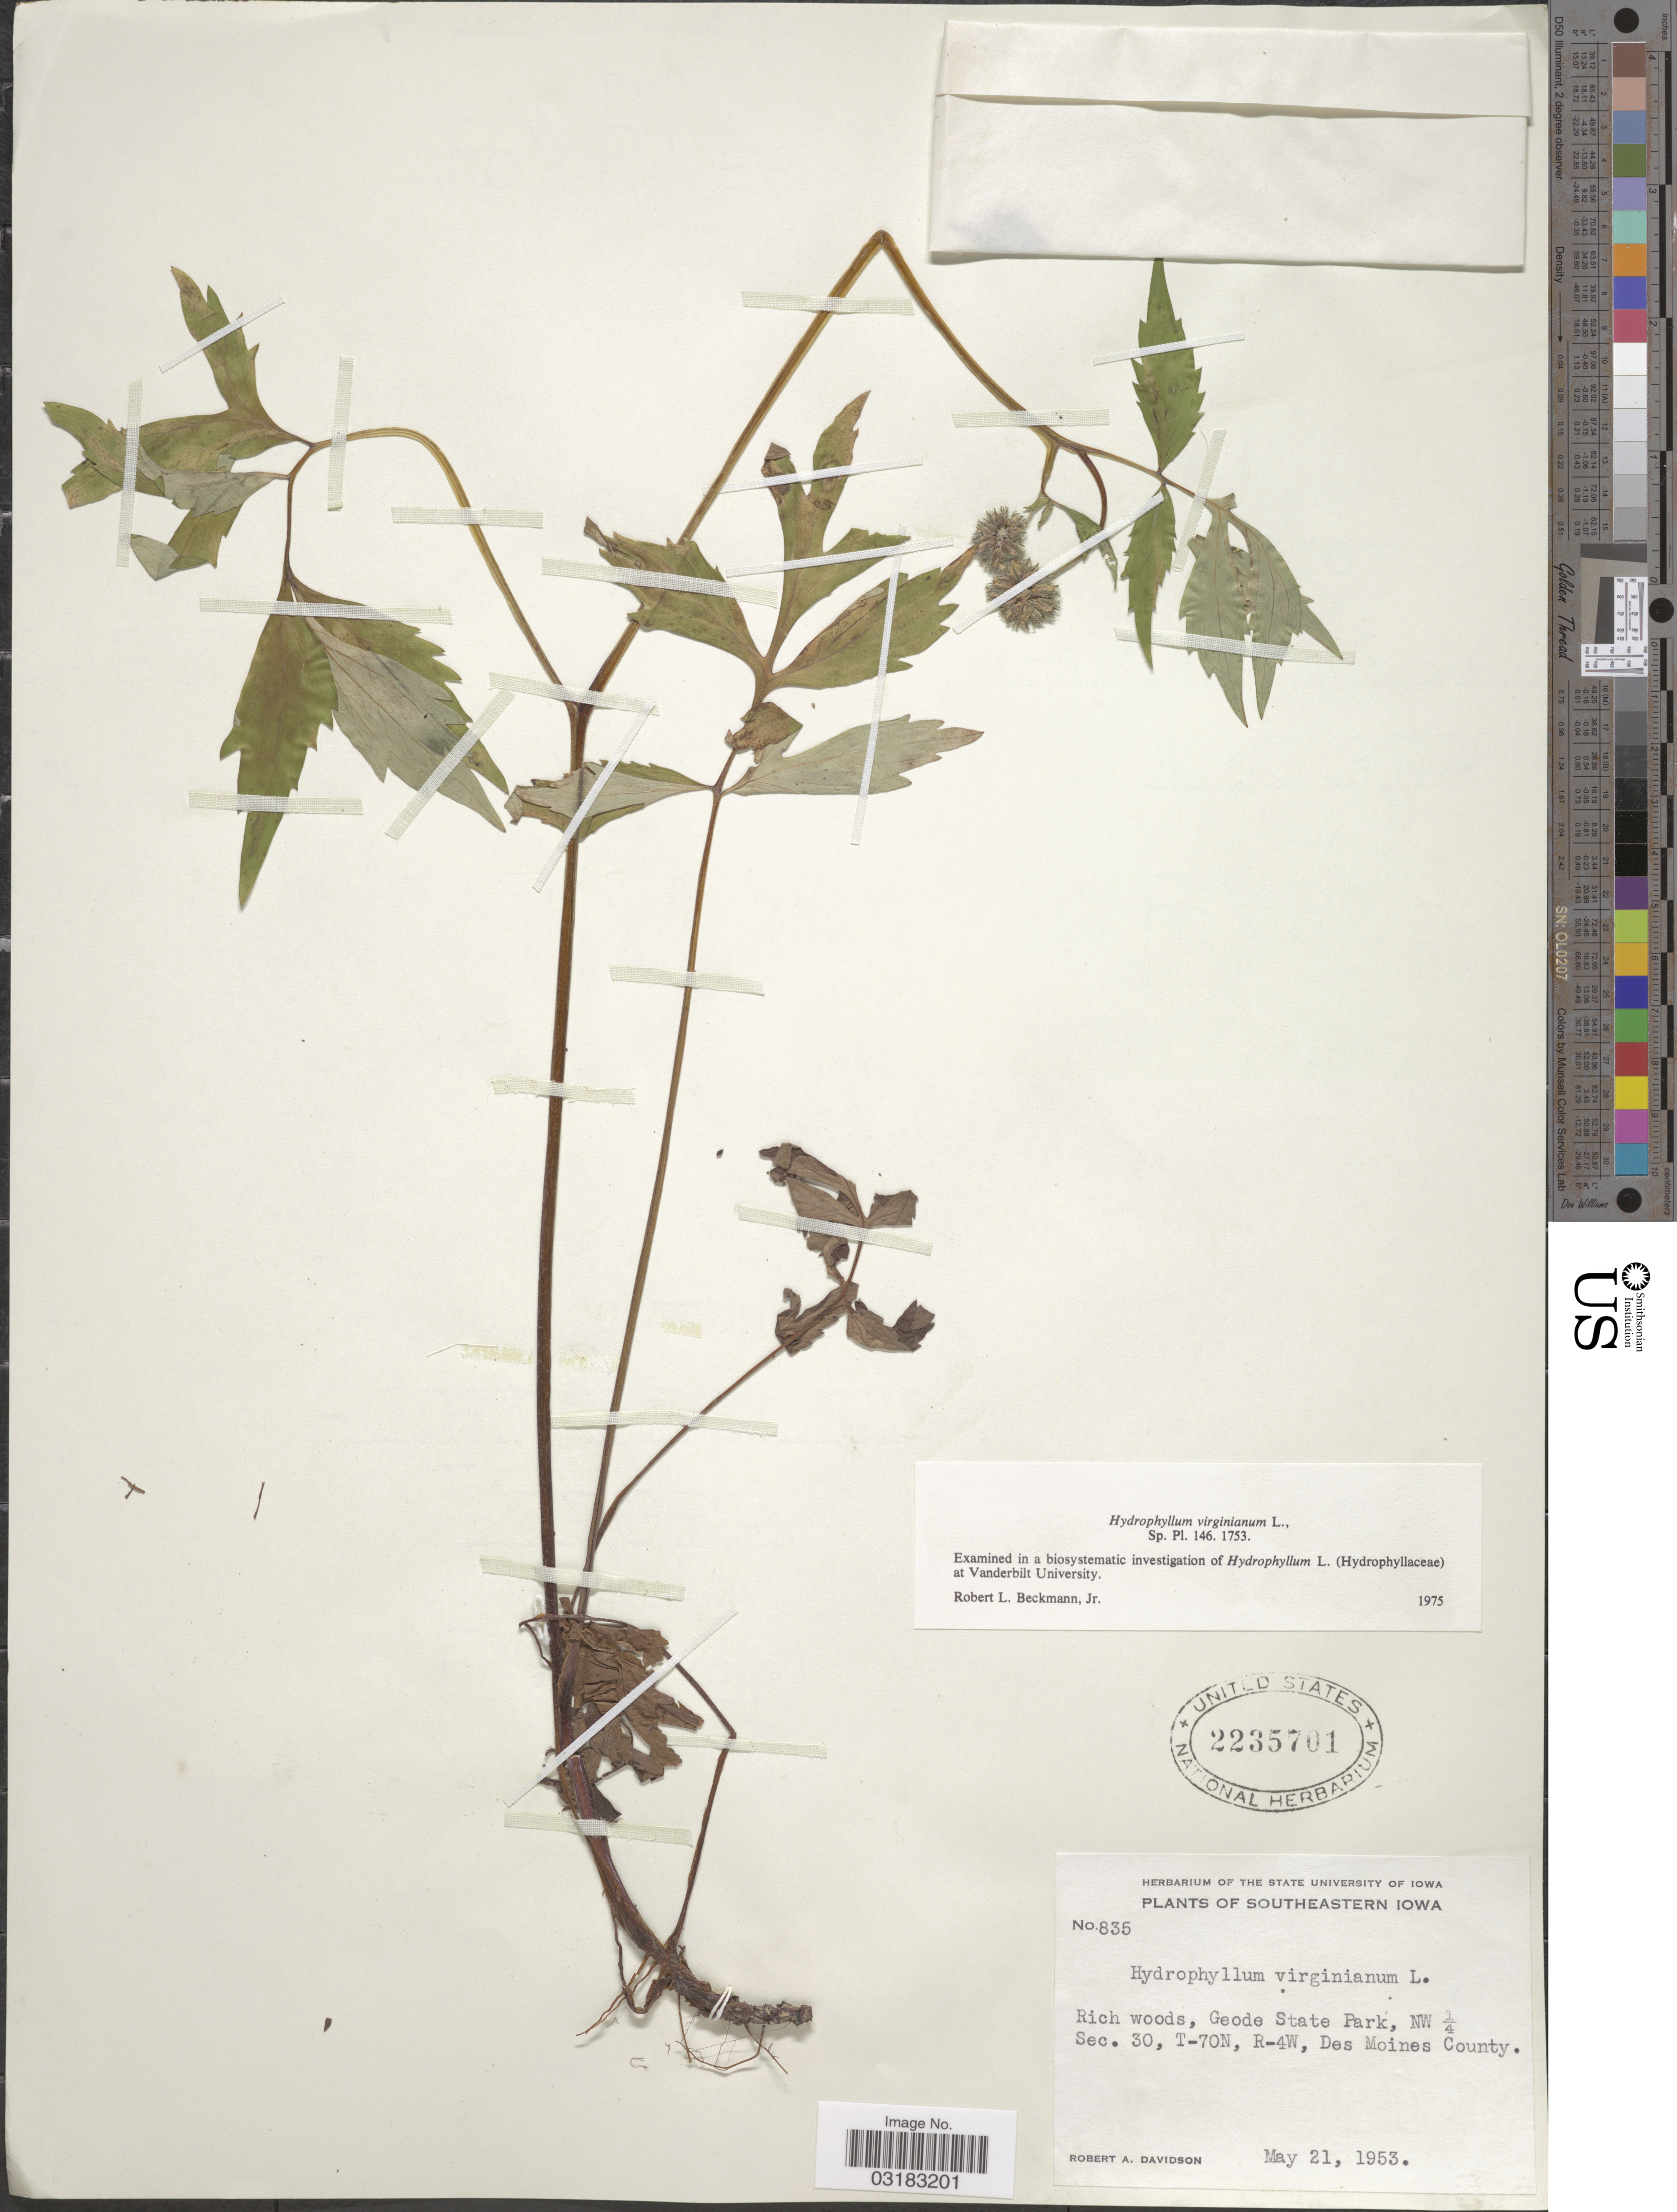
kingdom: Plantae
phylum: Tracheophyta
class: Magnoliopsida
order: Boraginales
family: Hydrophyllaceae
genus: Hydrophyllum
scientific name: Hydrophyllum virginianum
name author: L.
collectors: R. A. Davidson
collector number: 835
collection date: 1953-05-21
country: United States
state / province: Iowa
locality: Southeastern Iowa. Rich woods, Geode State Park, NW ¼. Sec. 30, T-70N, R-4W, Des Moines County.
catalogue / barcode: US 2235701